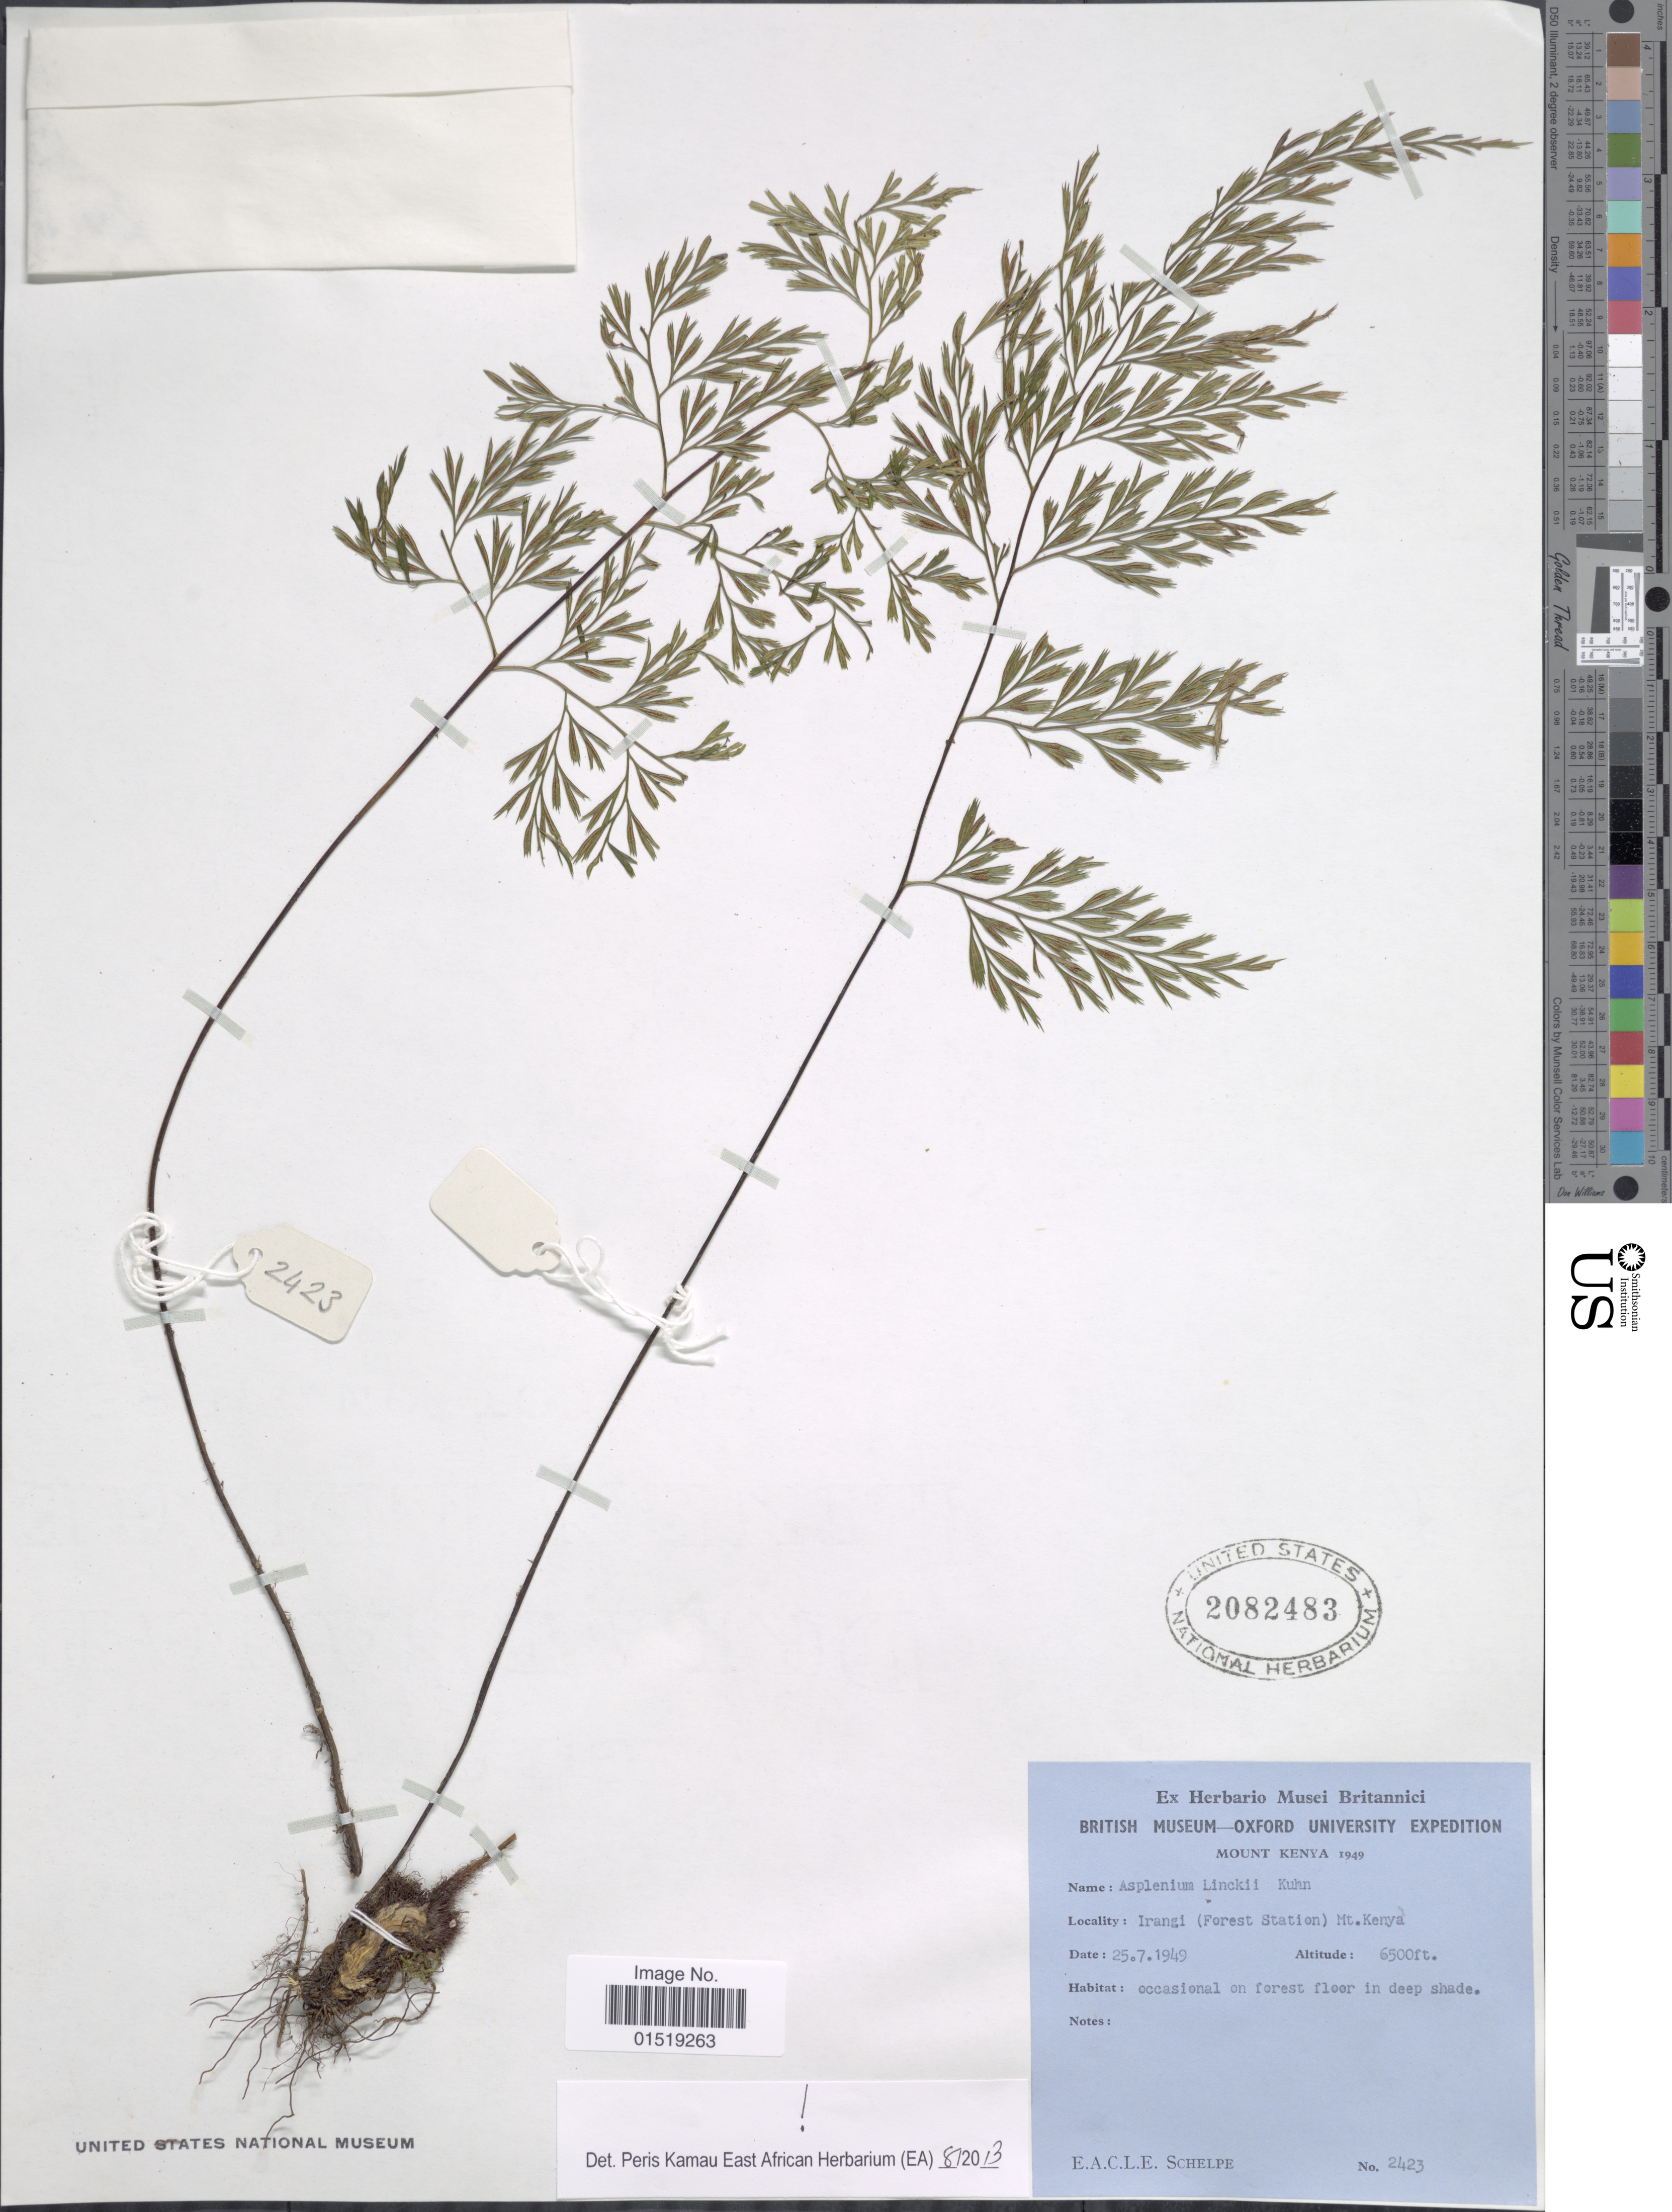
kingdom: Plantae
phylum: Tracheophyta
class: Polypodiopsida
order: Polypodiales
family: Aspleniaceae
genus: Asplenium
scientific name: Asplenium linckii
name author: Kuhn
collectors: E. A. C. L. E. Schelpe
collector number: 2423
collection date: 1949-07-25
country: Kenya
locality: Irangi (Forest Station) Mt. Kenya.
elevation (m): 1981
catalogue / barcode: US 2082483